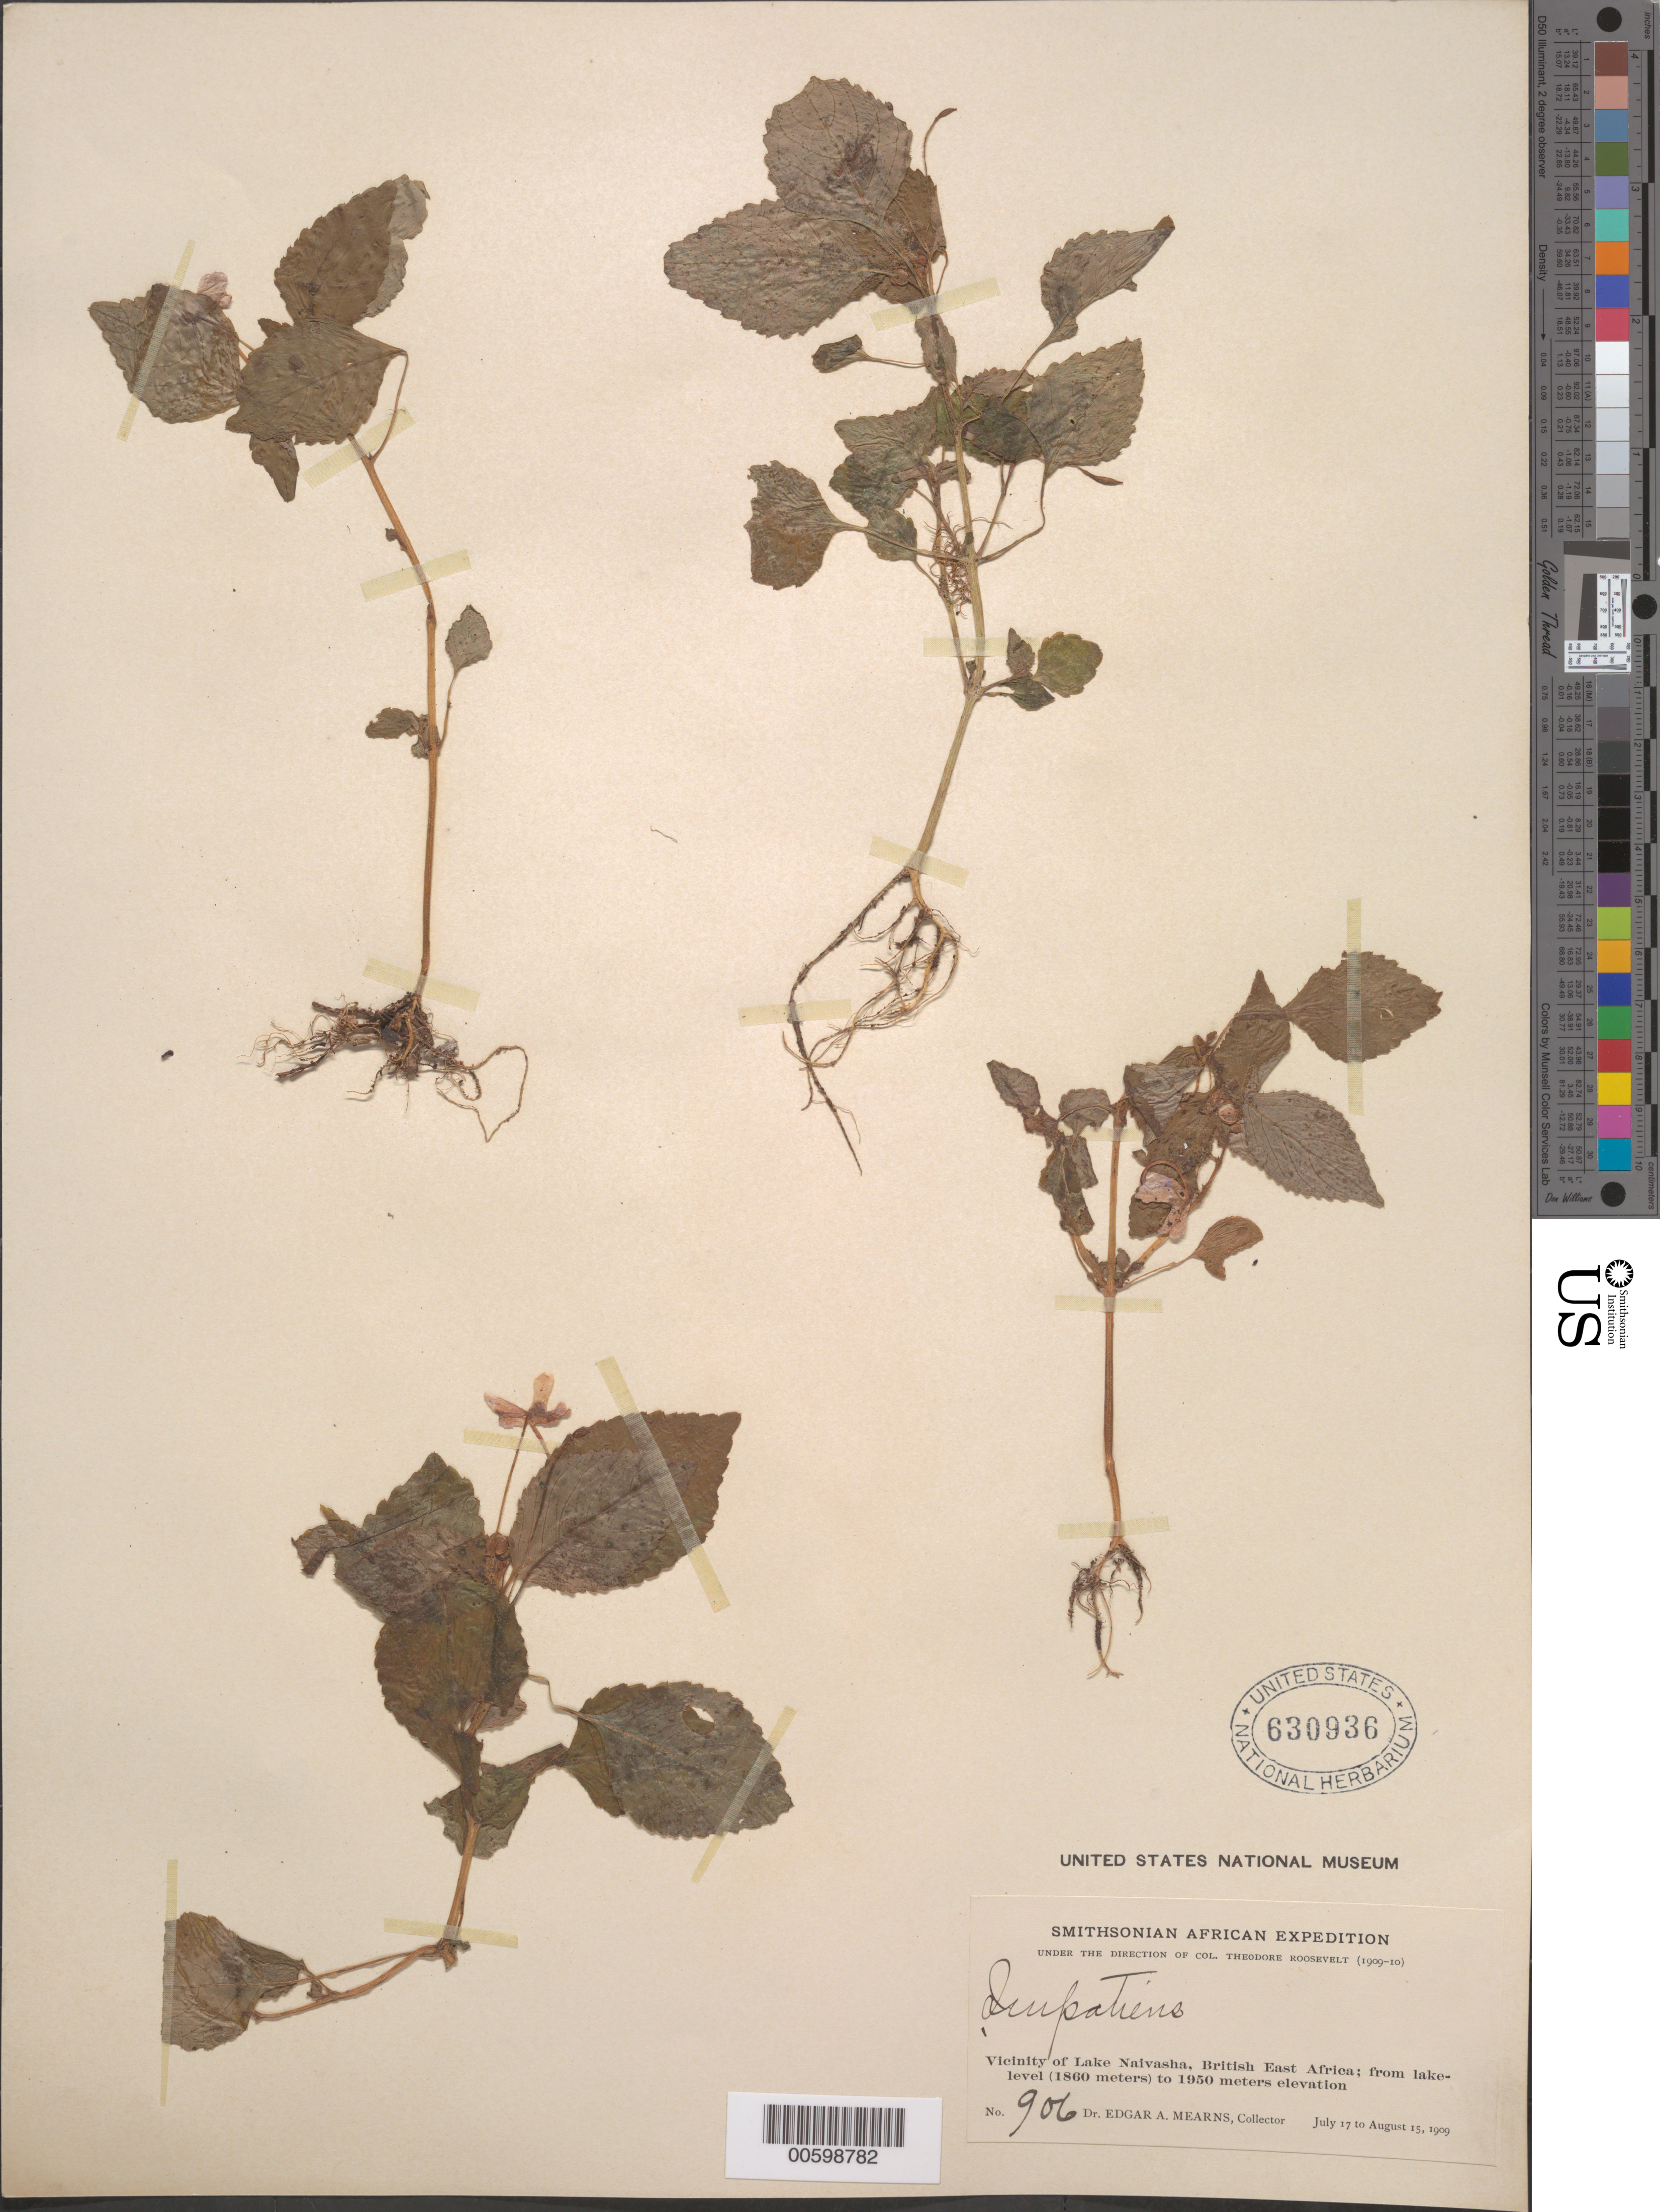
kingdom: Plantae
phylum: Tracheophyta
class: Magnoliopsida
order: Ericales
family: Balsaminaceae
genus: Impatiens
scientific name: Impatiens sp.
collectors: E. A. Mearns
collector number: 906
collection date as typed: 17 Jul 1909 to 15 Aug 1909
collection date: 1909-07-17/1909-08-15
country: Kenya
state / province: Nakuru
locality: Vicinity of Lake Naivasha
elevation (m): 1860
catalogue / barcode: US 630936